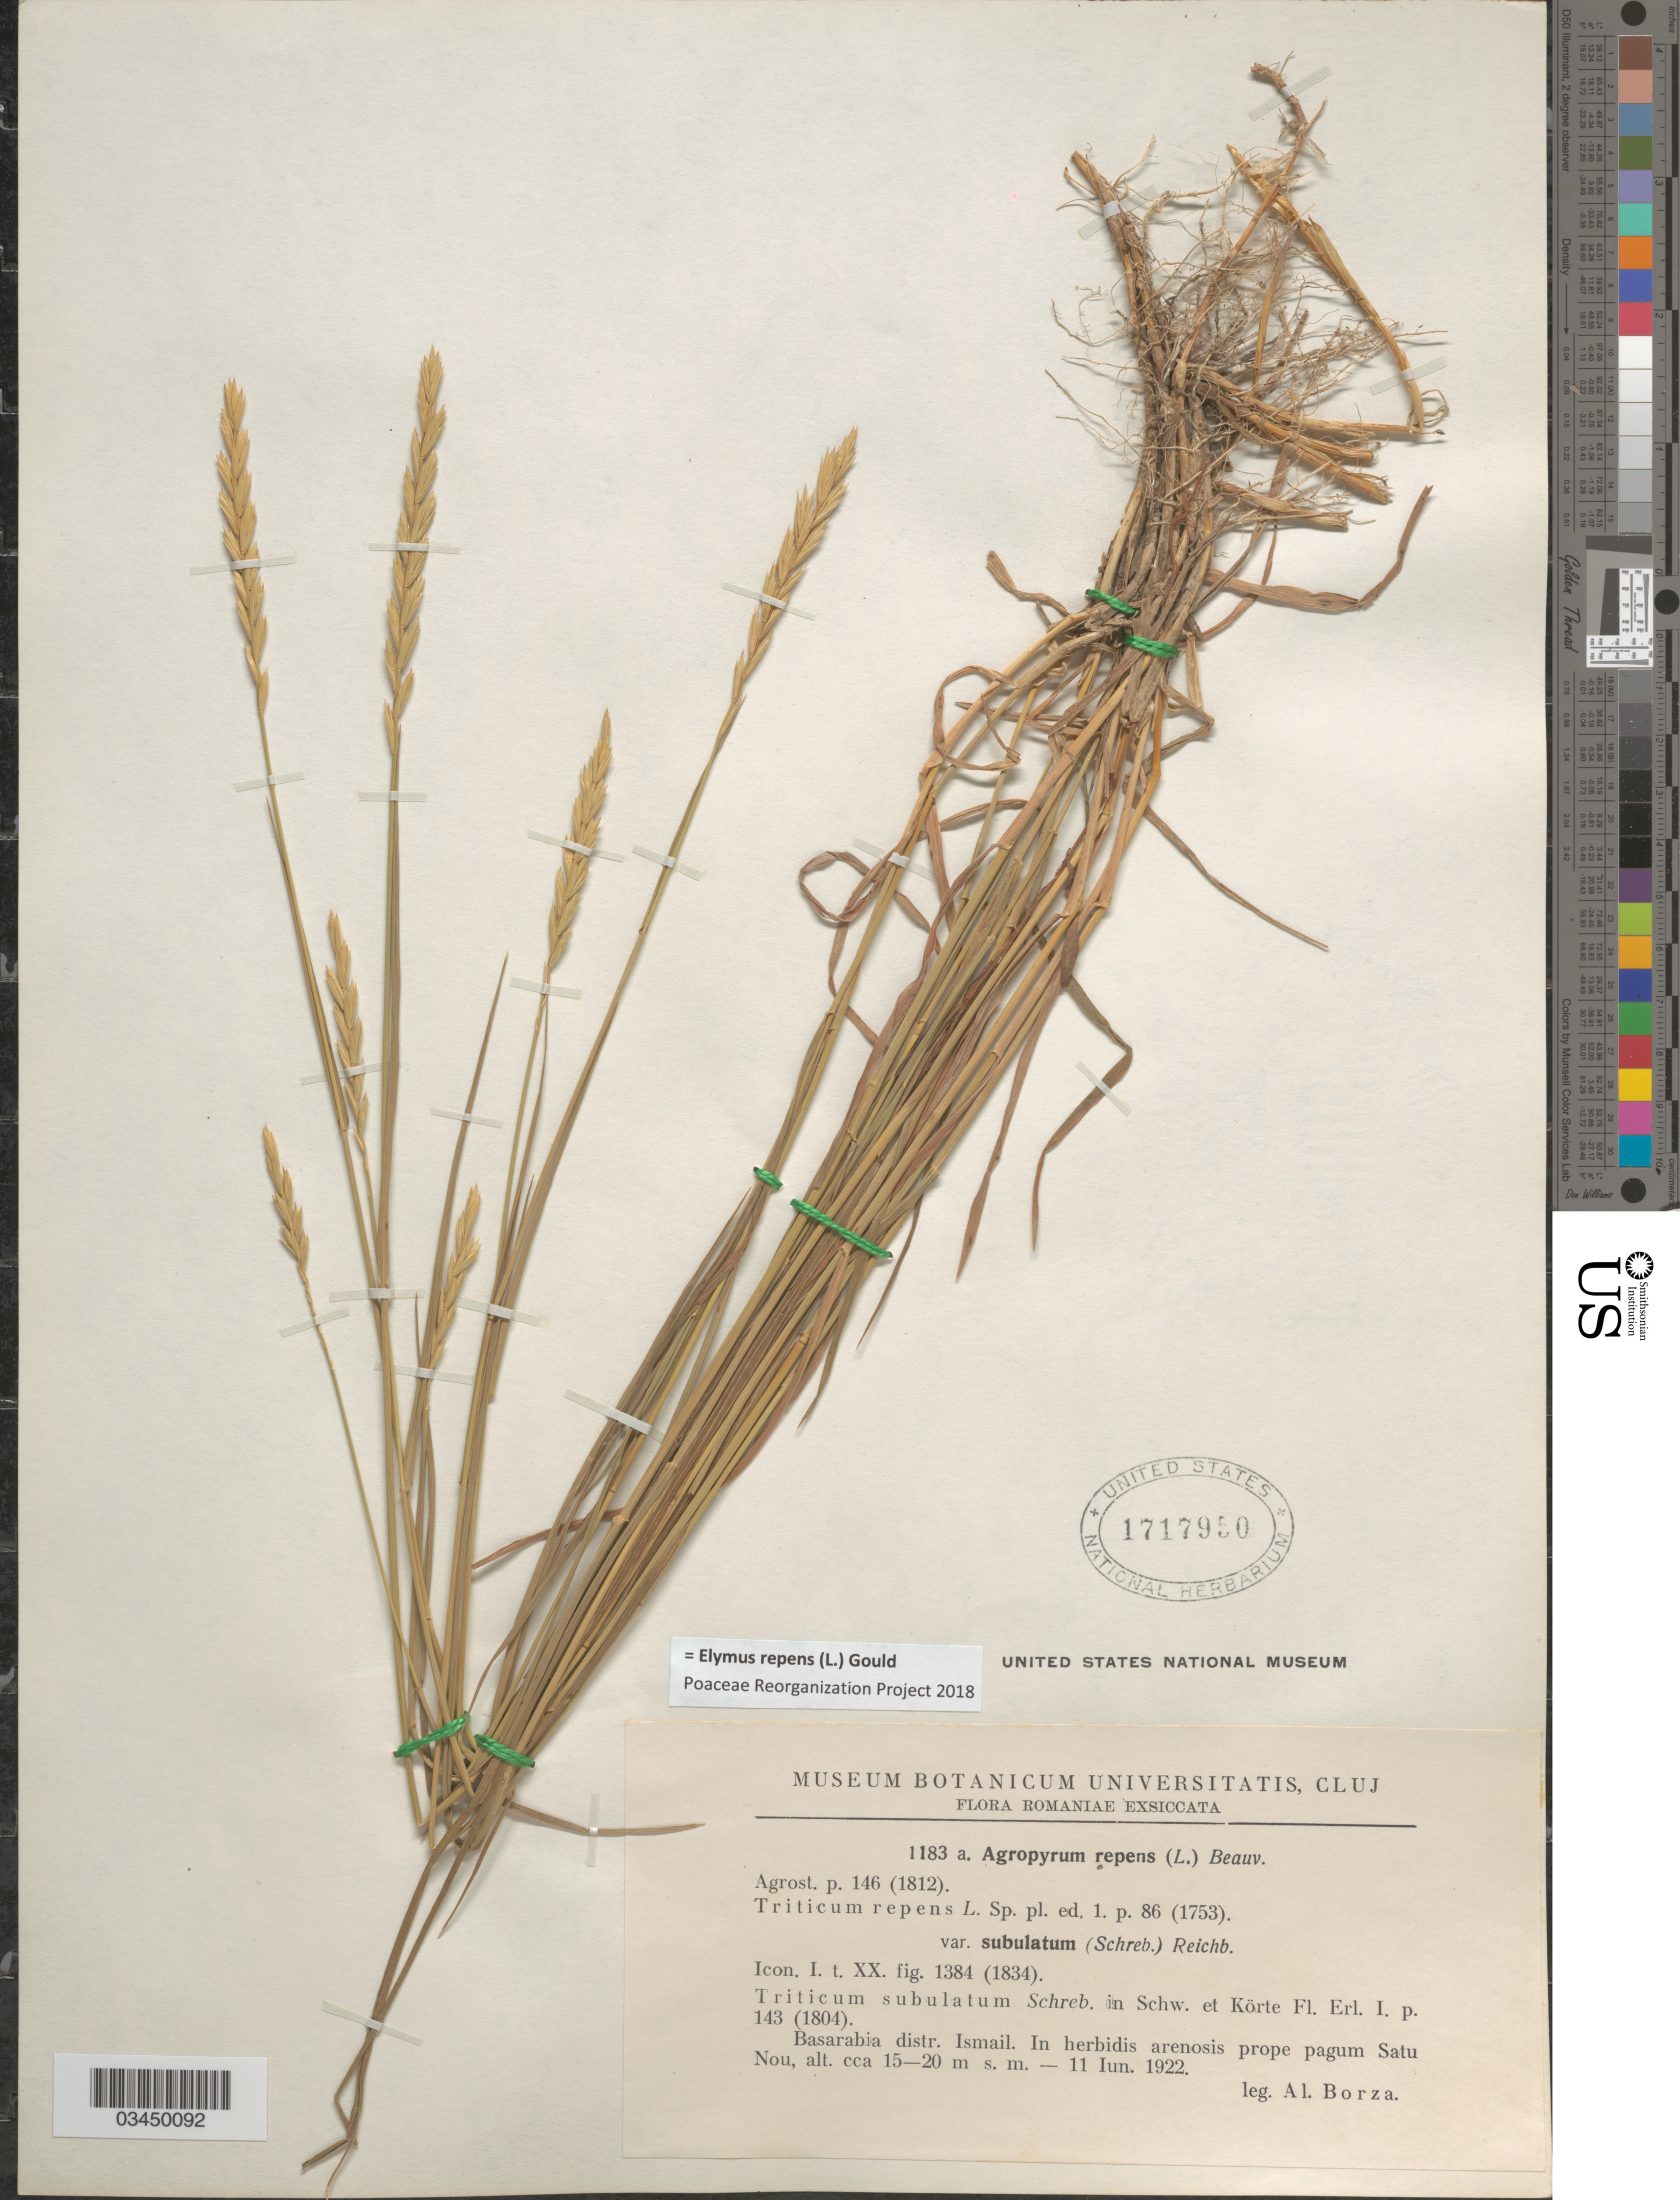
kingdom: Plantae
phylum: Tracheophyta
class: Liliopsida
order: Poales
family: Poaceae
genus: Elymus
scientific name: Elymus repens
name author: (L.) Gould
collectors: A. Borza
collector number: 1183a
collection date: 1922-06-11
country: Romania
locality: Basarabia distr. Ismael. In herbidis arenosis prope pagum Satu Nou.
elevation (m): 15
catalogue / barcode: US 1717950